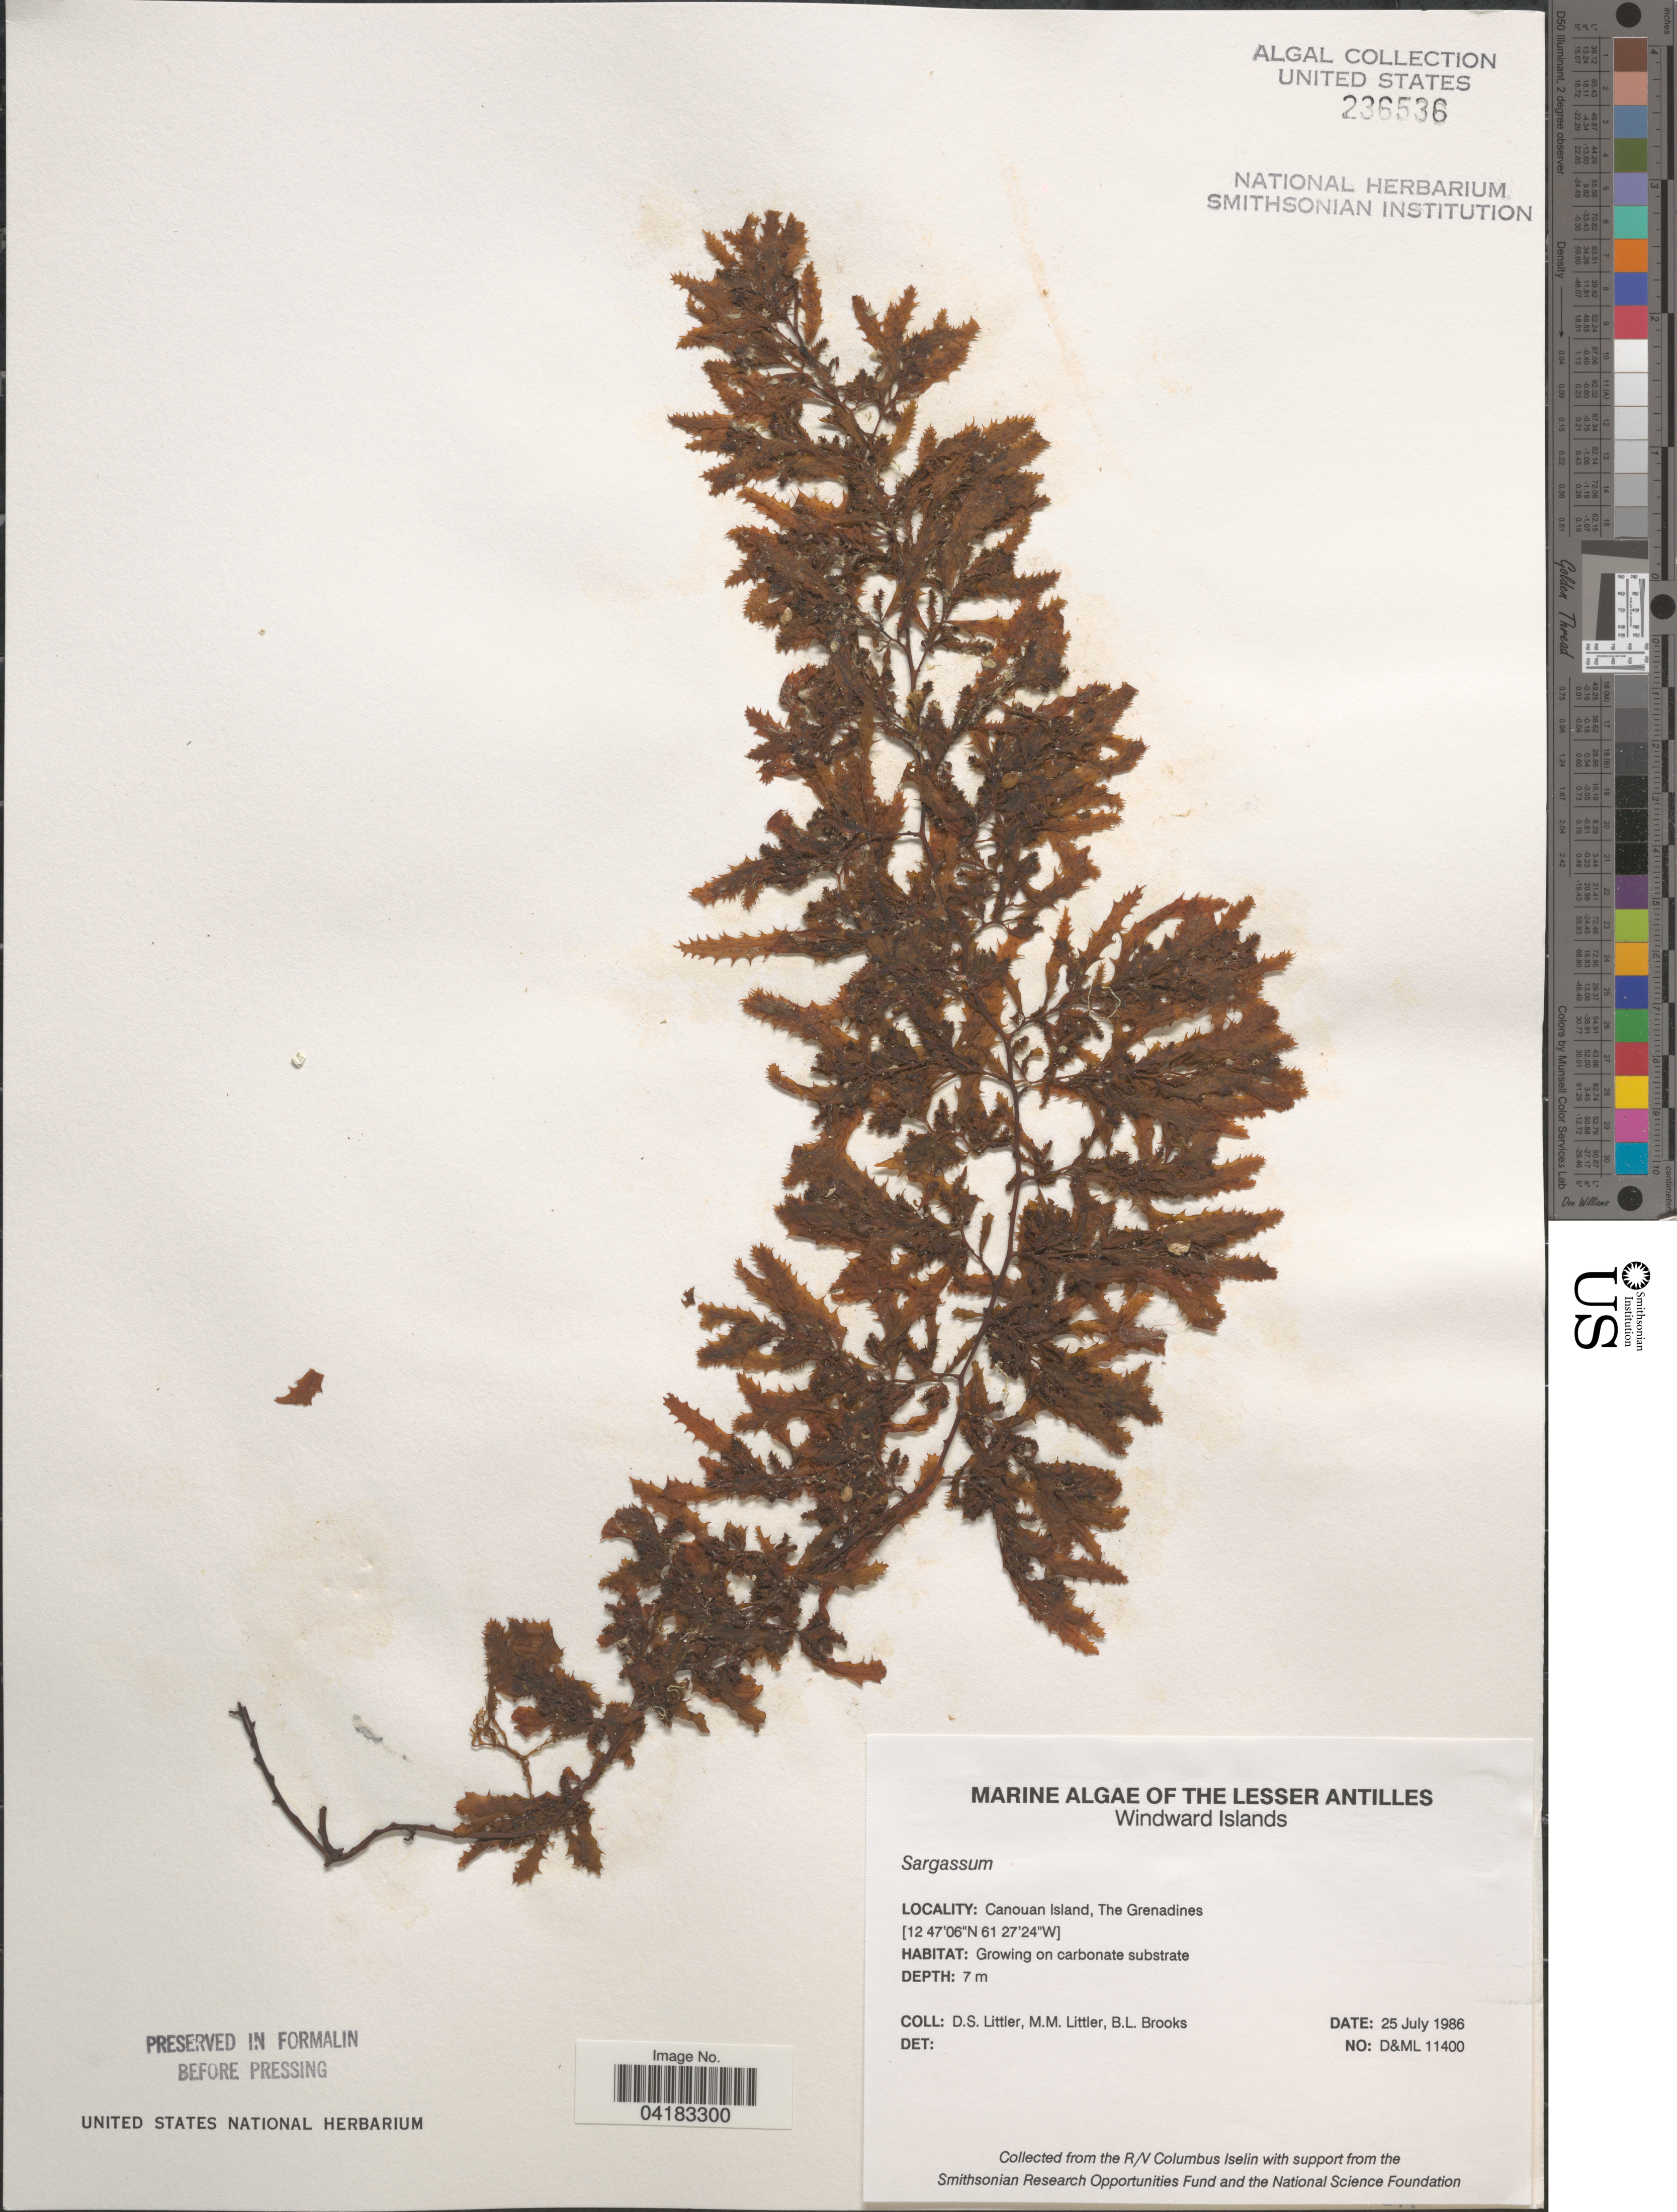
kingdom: Chromista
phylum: Ochrophyta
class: Phaeophyceae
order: Fucales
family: Sargassaceae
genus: Sargassum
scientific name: Sargassum sp.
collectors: D. S. Littler & B. Brooks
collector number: D&ML11400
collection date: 1986-07-25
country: St. Vincent - Grenadines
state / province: Grenadines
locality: The Lesser Antilles. Windward Islands. Canouan Island.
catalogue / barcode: US 236536